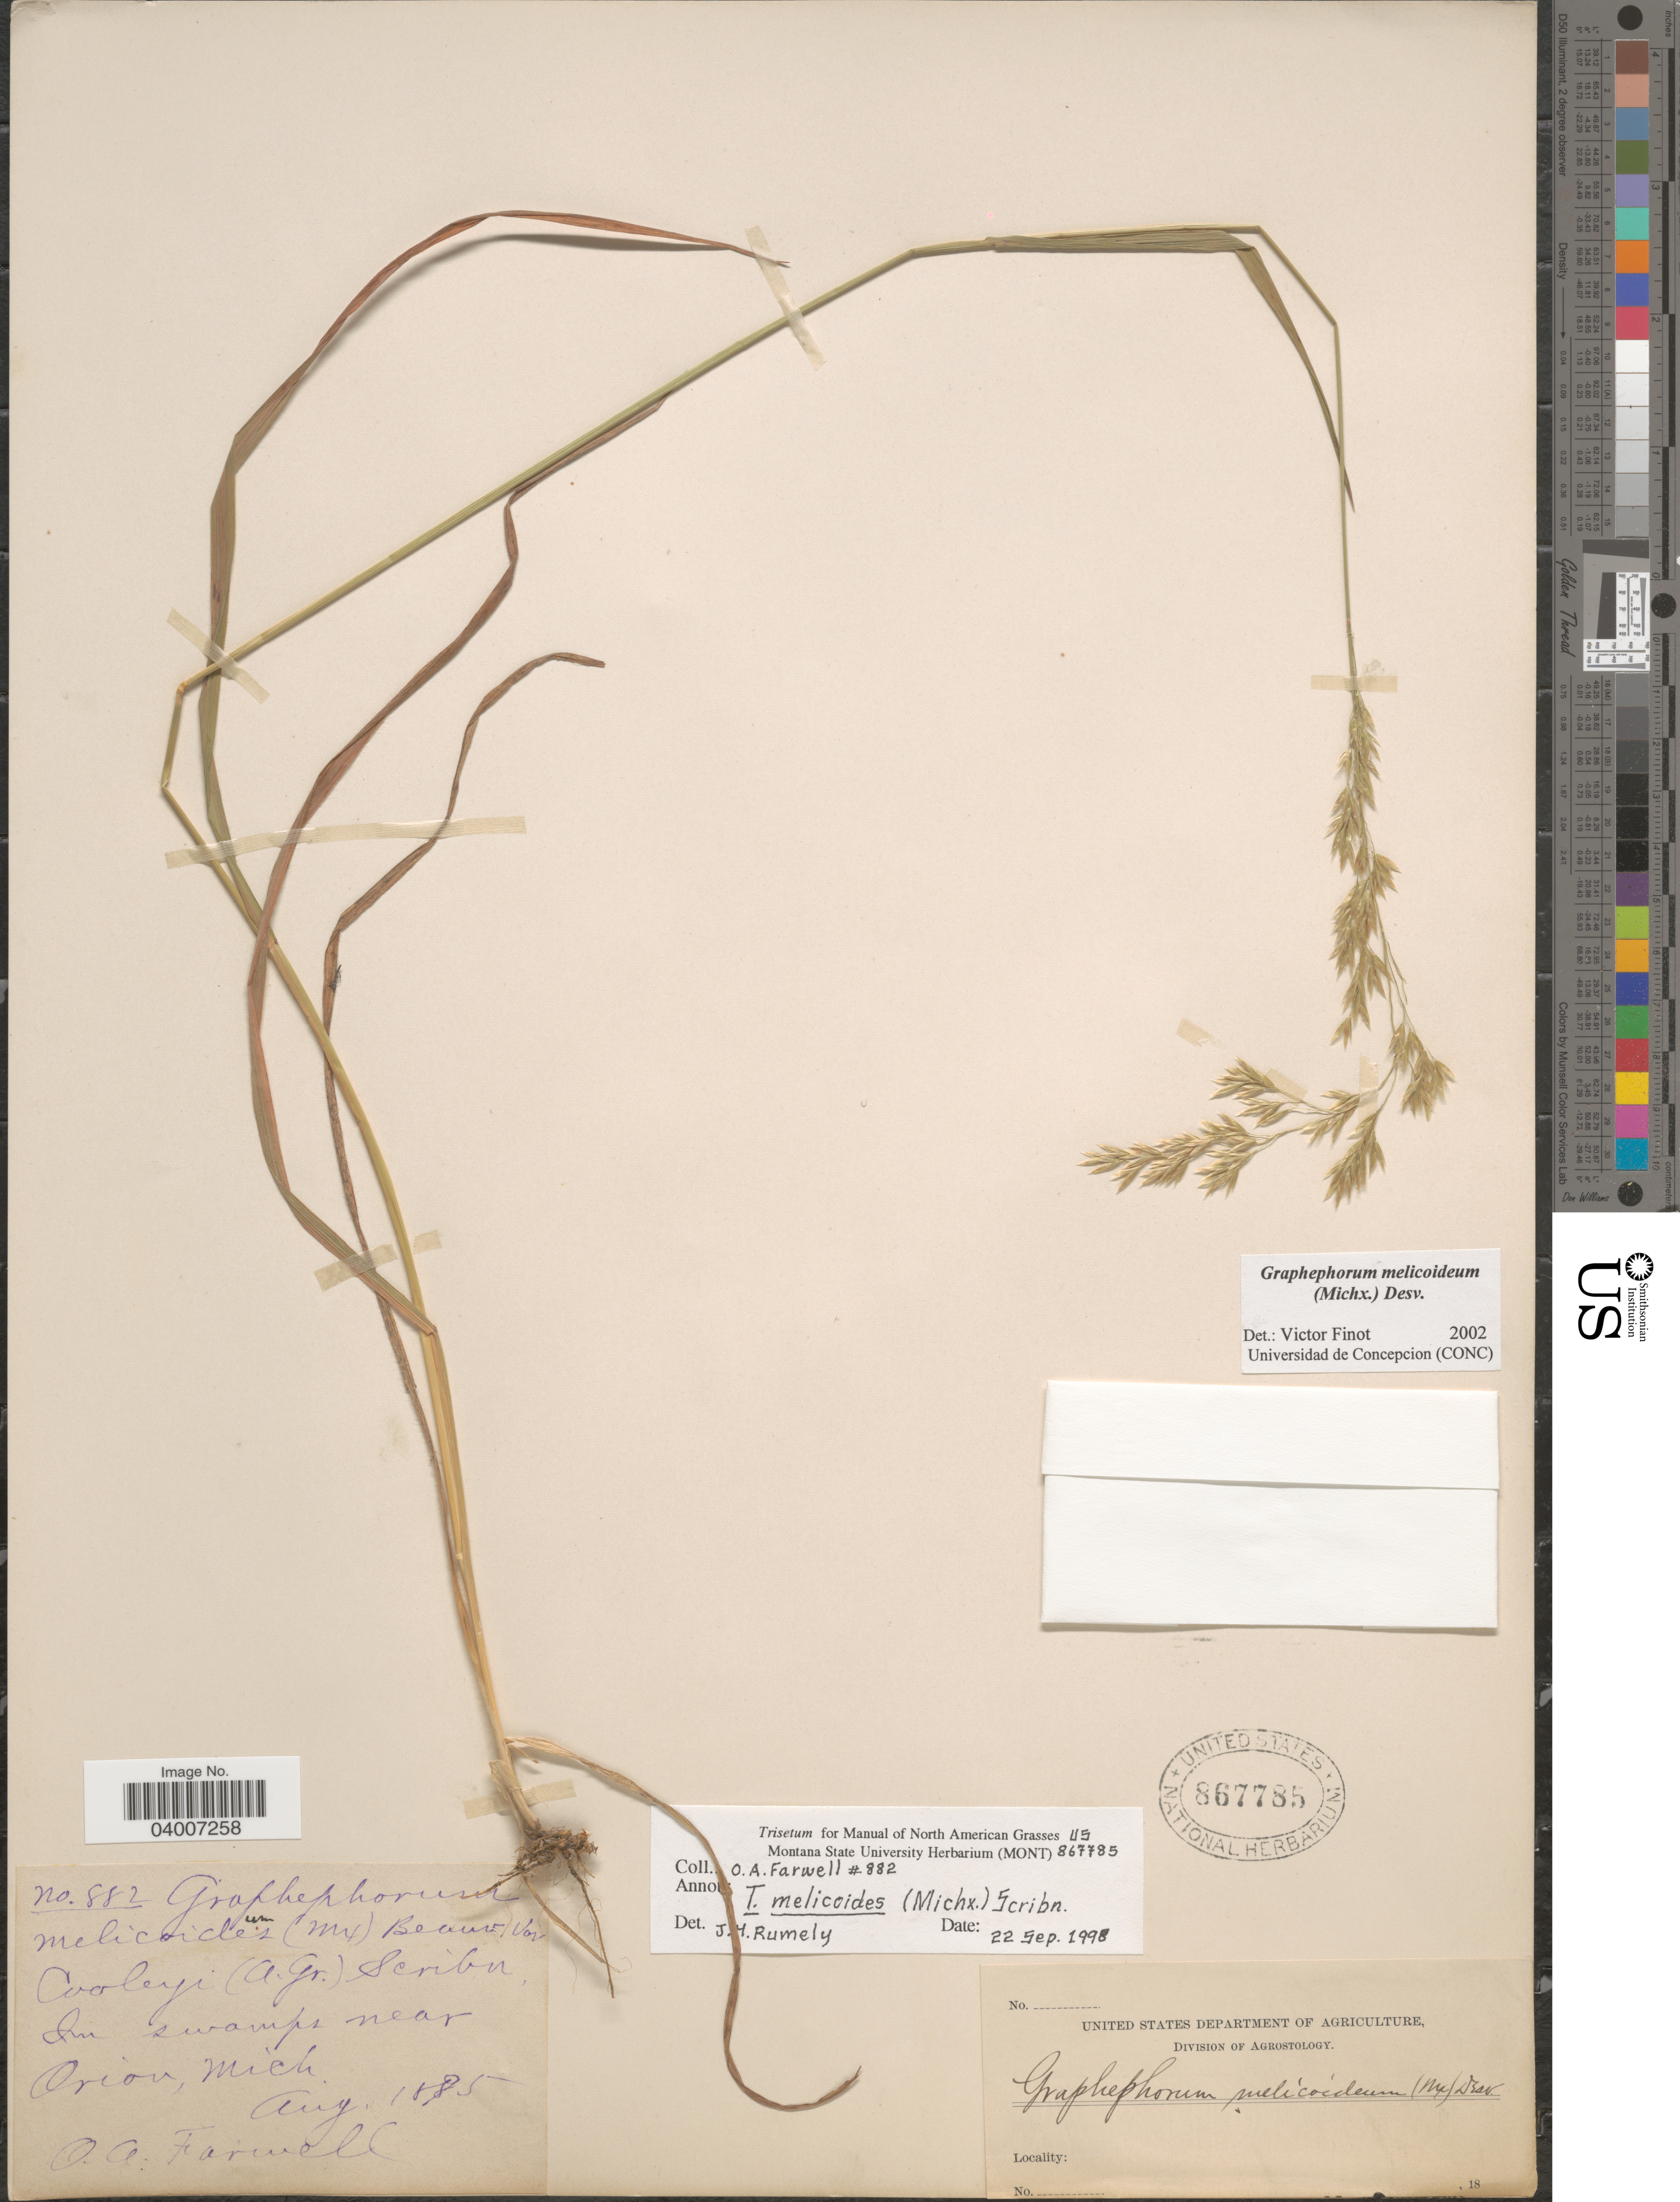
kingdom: Plantae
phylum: Tracheophyta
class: Liliopsida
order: Poales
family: Poaceae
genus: Graphephorum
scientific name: Graphephorum melicoides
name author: (F. Michx.) Desv.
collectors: O. Farwell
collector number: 882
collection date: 1885-08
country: United States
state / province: Michigan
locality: In swamps near Orion.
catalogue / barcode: US 867785